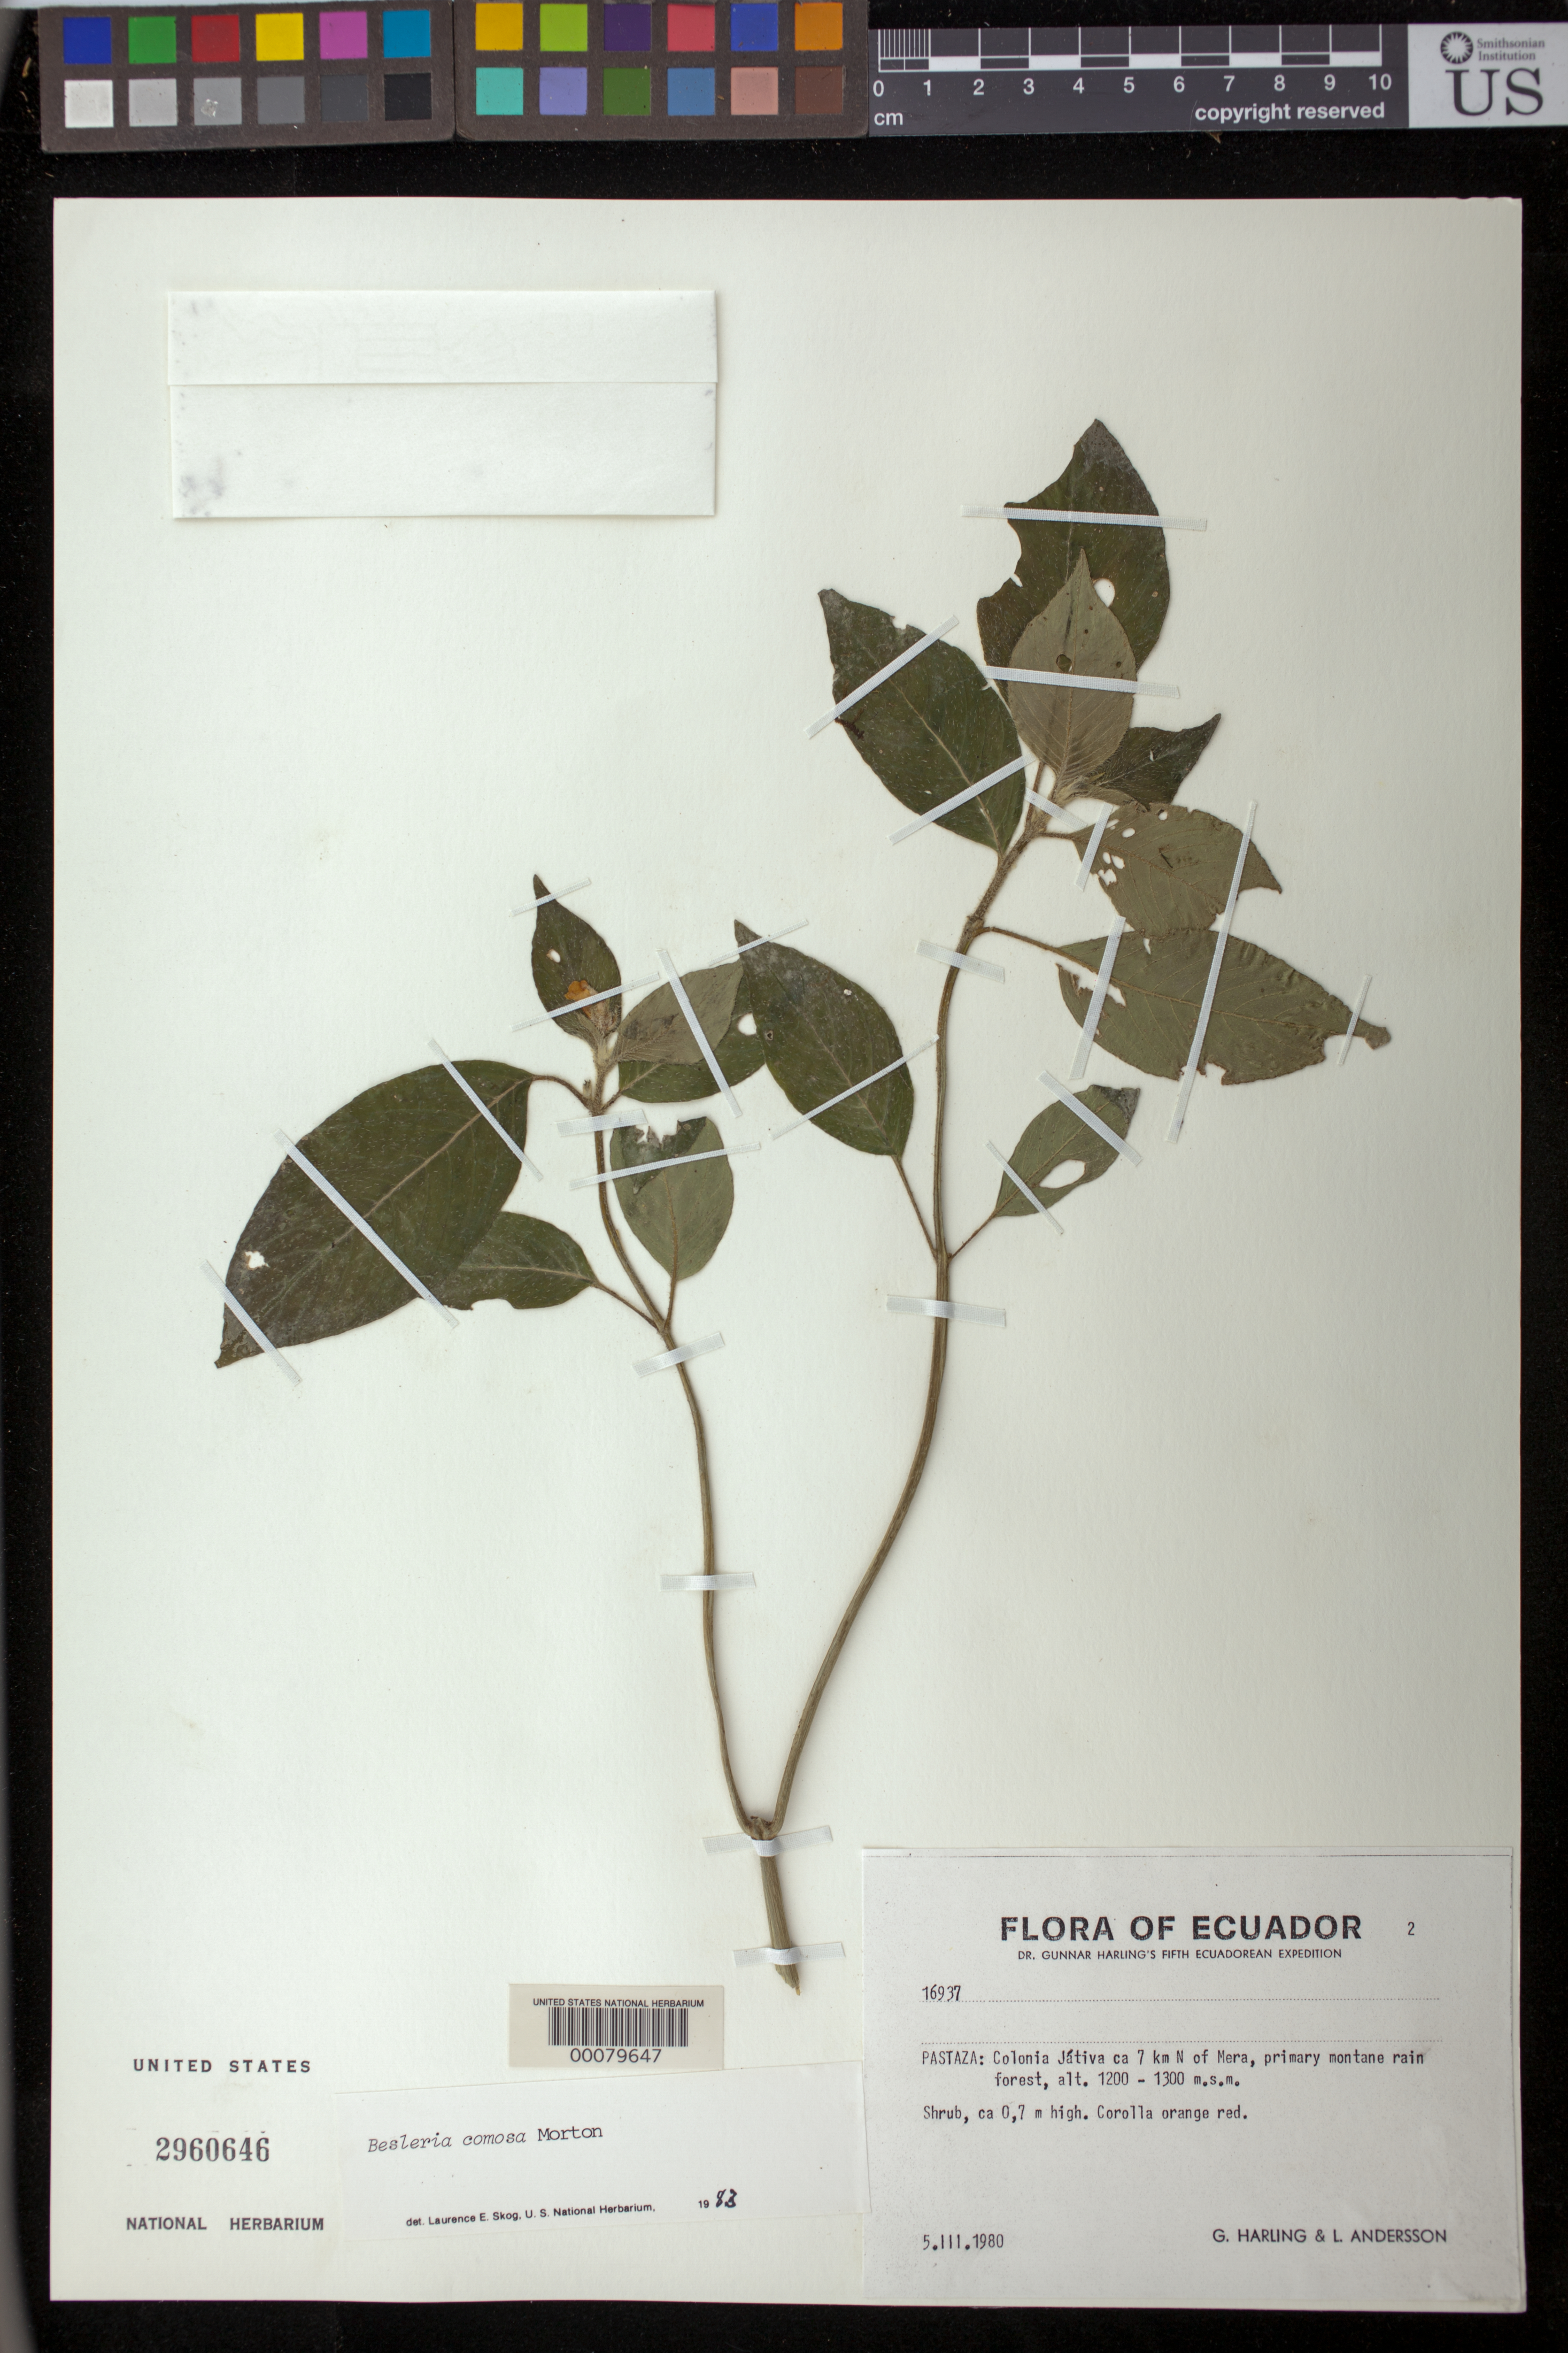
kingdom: Plantae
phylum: Tracheophyta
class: Magnoliopsida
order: Lamiales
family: Gesneriaceae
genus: Besleria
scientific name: Besleria comosa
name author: C.V. Morton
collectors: G. Harling & L. Andersson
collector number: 16937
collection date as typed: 05 Mar 1980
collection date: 1980-03-05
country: Ecuador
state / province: Pastaza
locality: Colonia Jativa about 7 km N of Mera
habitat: Primary montane rain forest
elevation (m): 1200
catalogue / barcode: US 2960646